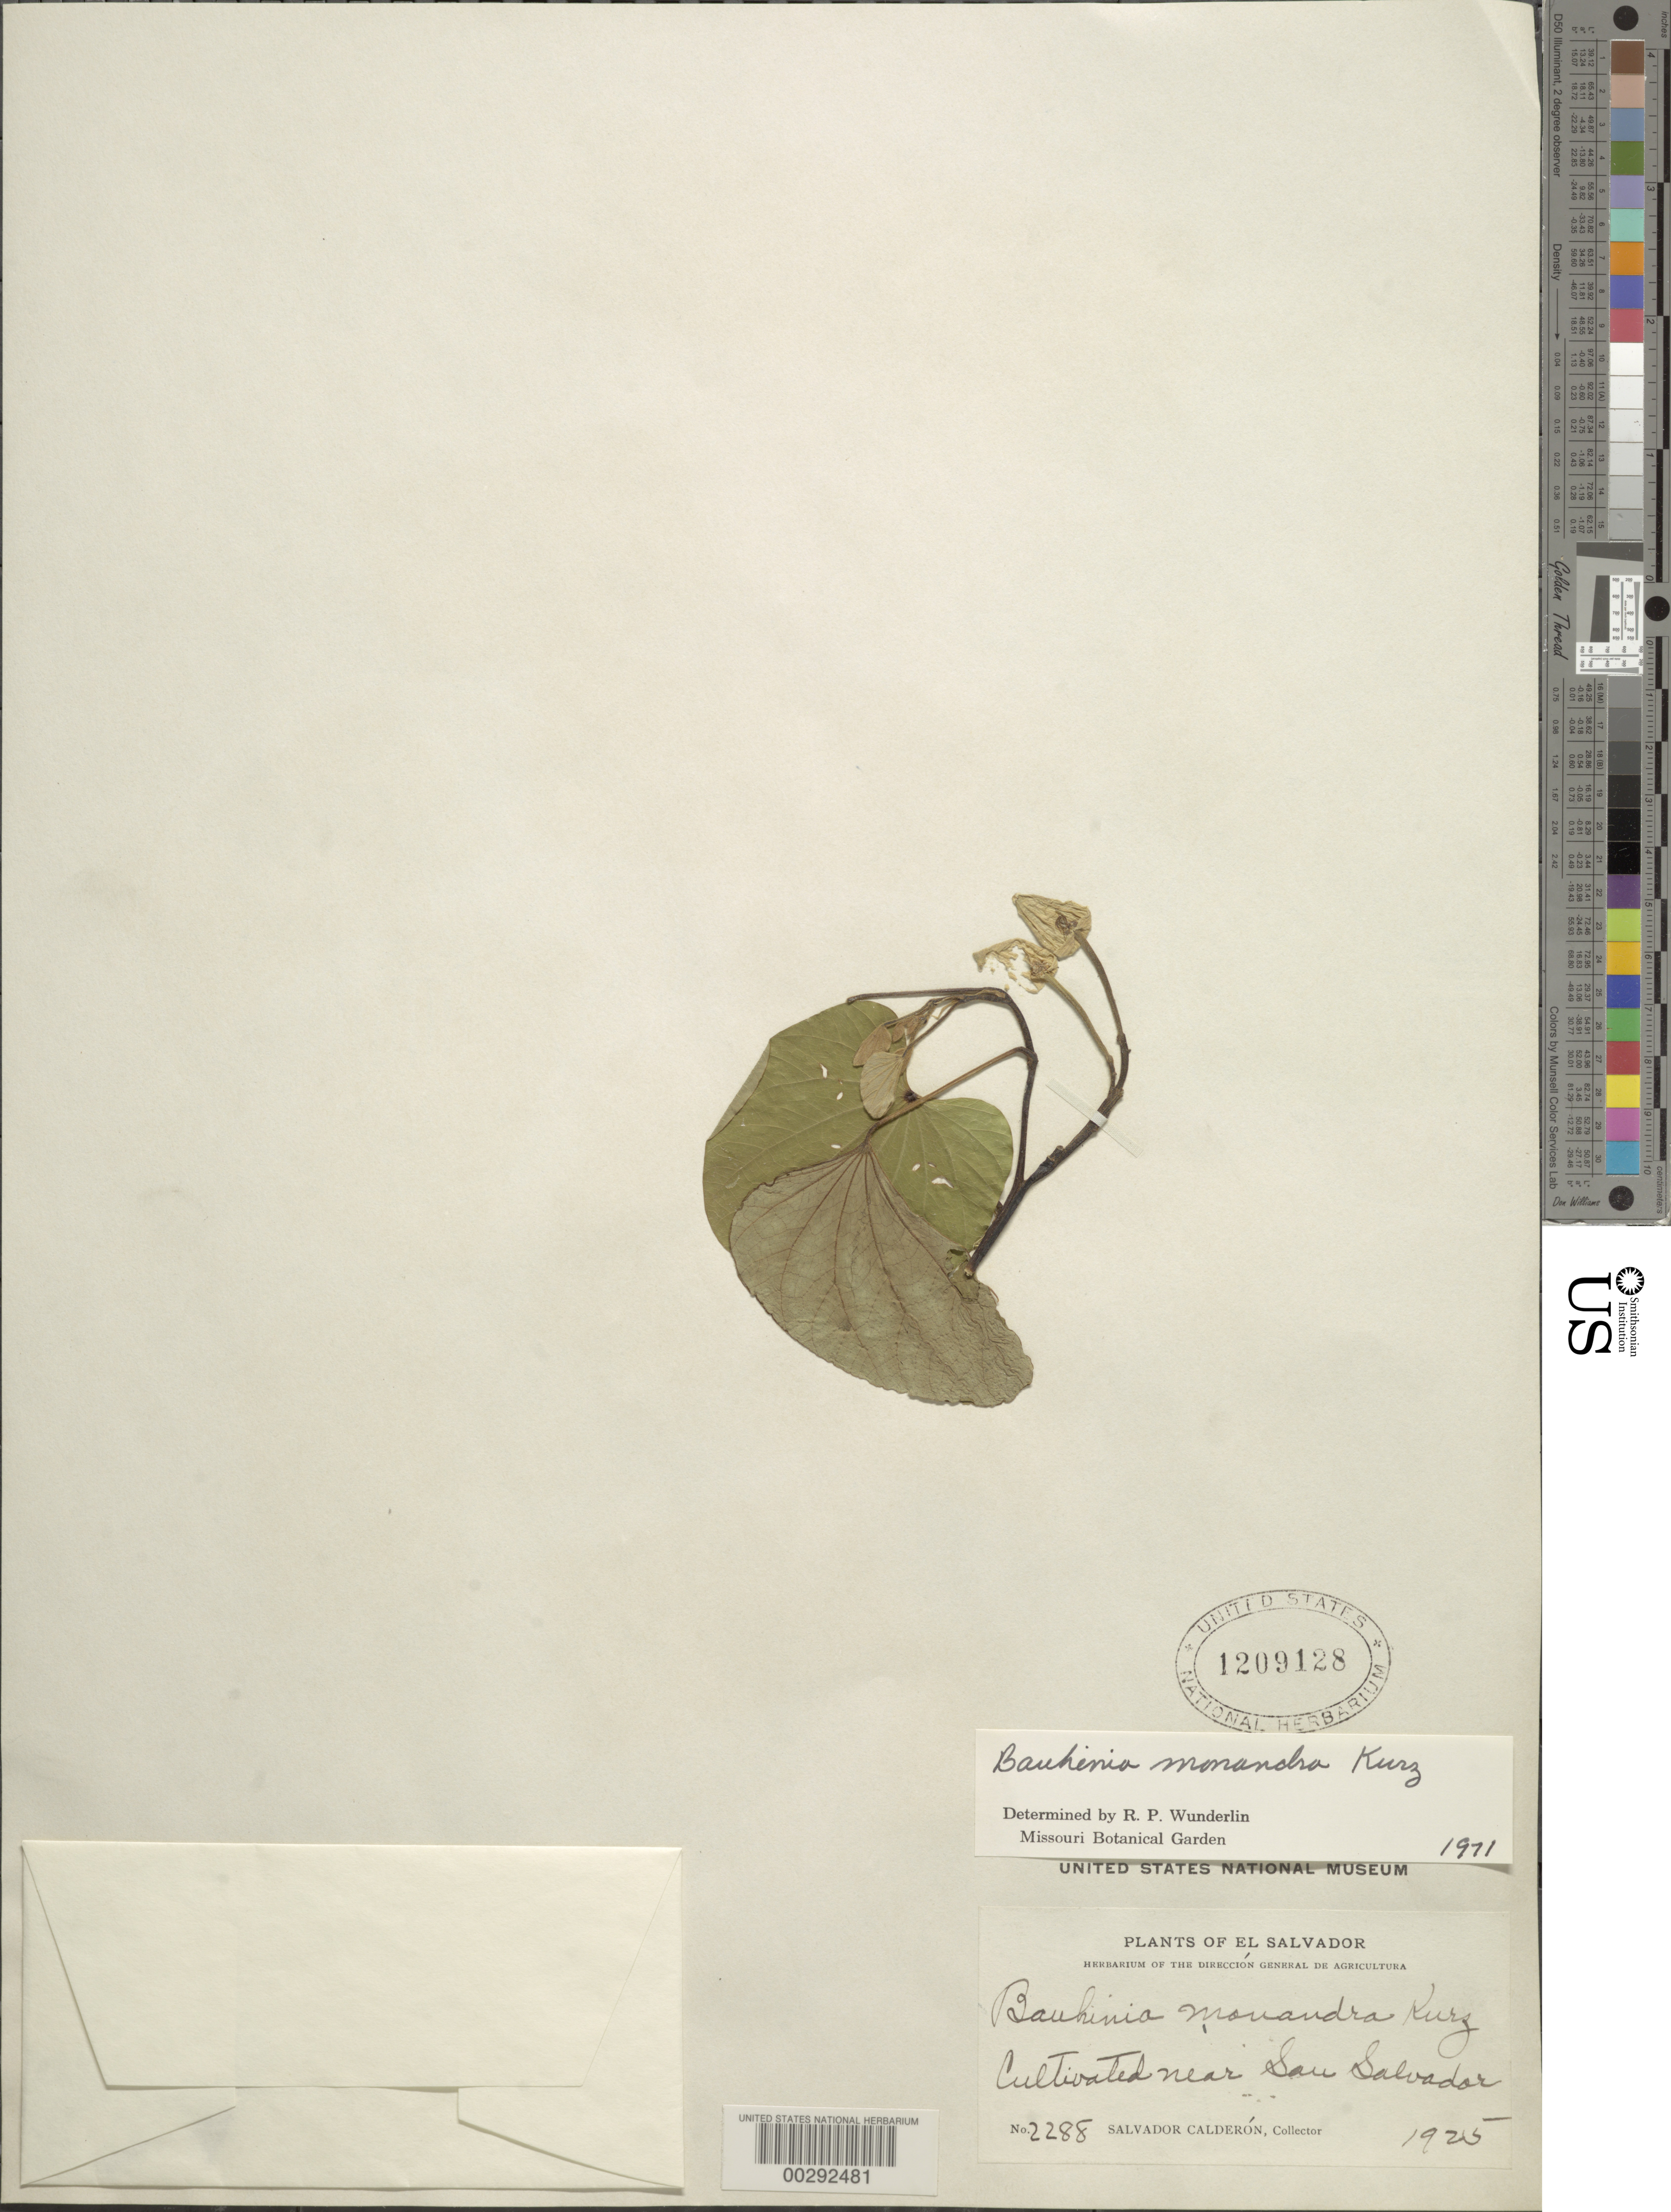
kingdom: Plantae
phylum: Tracheophyta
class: Magnoliopsida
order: Fabales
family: Fabaceae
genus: Bauhinia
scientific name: Bauhinia monandra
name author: Kurz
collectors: S. Calderón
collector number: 2288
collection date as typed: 1925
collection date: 1925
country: El Salvador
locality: Near san salvador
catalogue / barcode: US 1209128